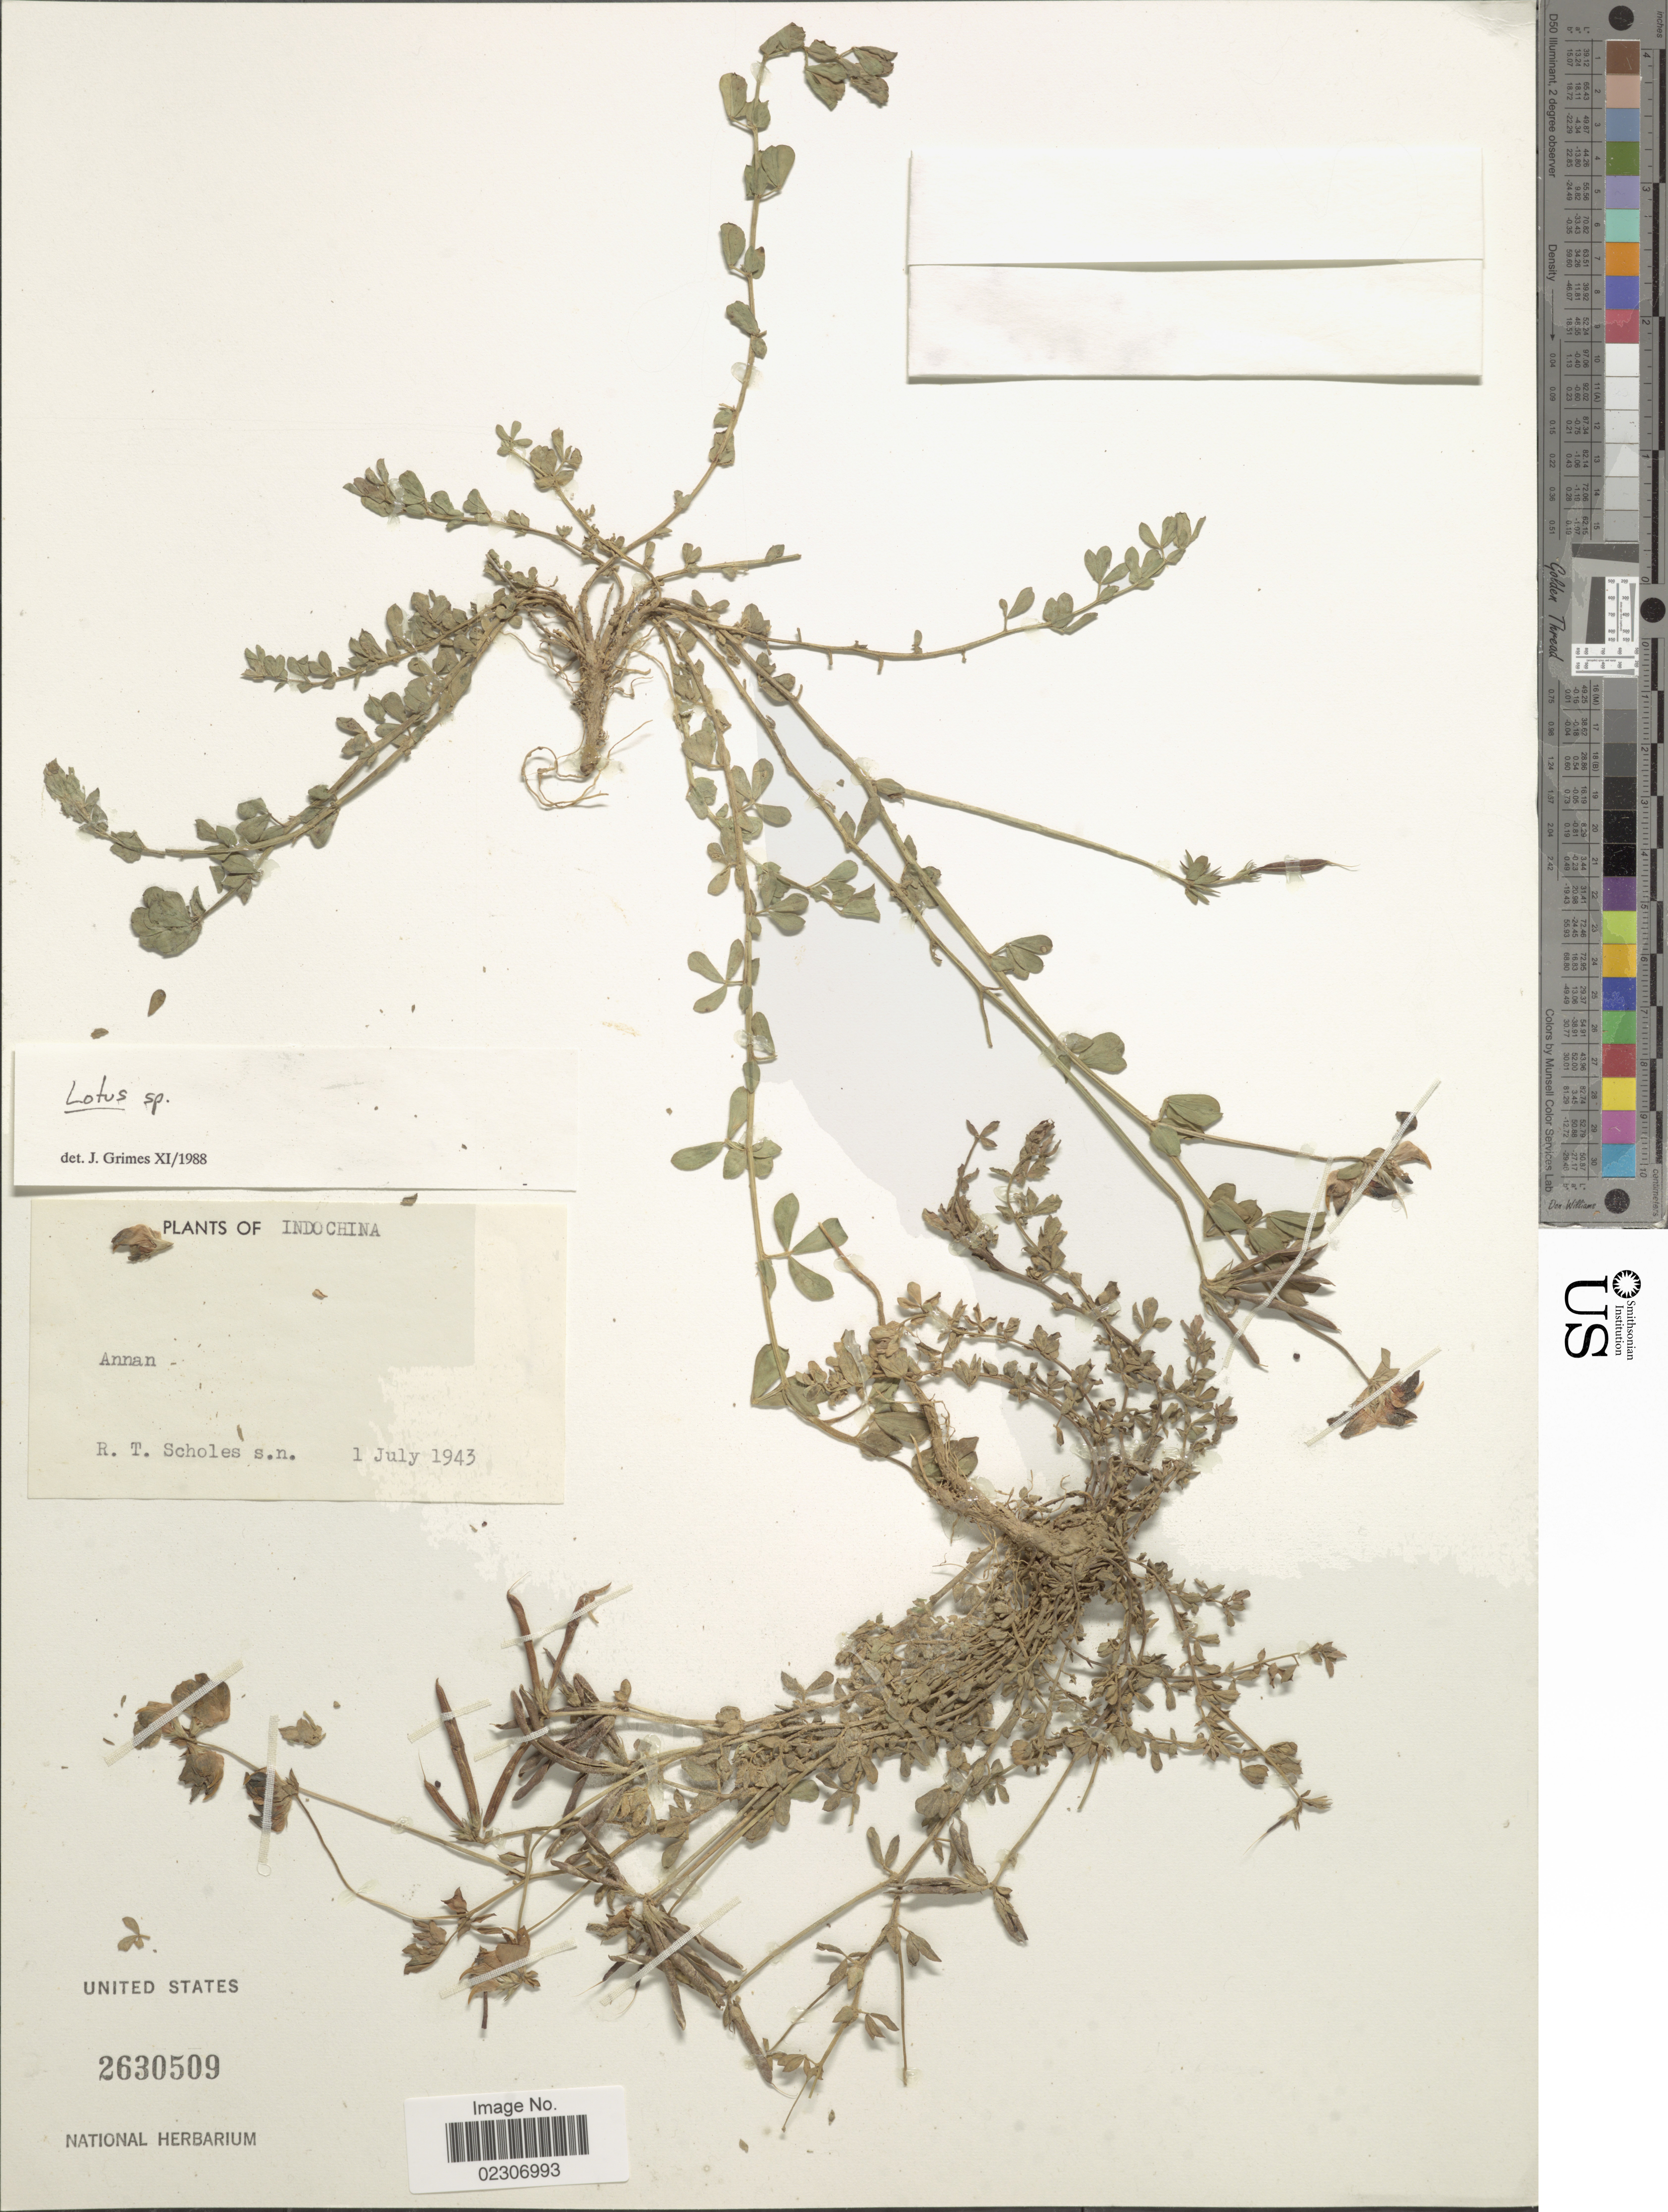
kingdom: Plantae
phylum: Tracheophyta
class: Magnoliopsida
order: Fabales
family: Fabaceae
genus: Lotus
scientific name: Lotus sp.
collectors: R. Scholes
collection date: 1943-07-01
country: Vietnam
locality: Indochina, Annan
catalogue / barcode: US 2630509